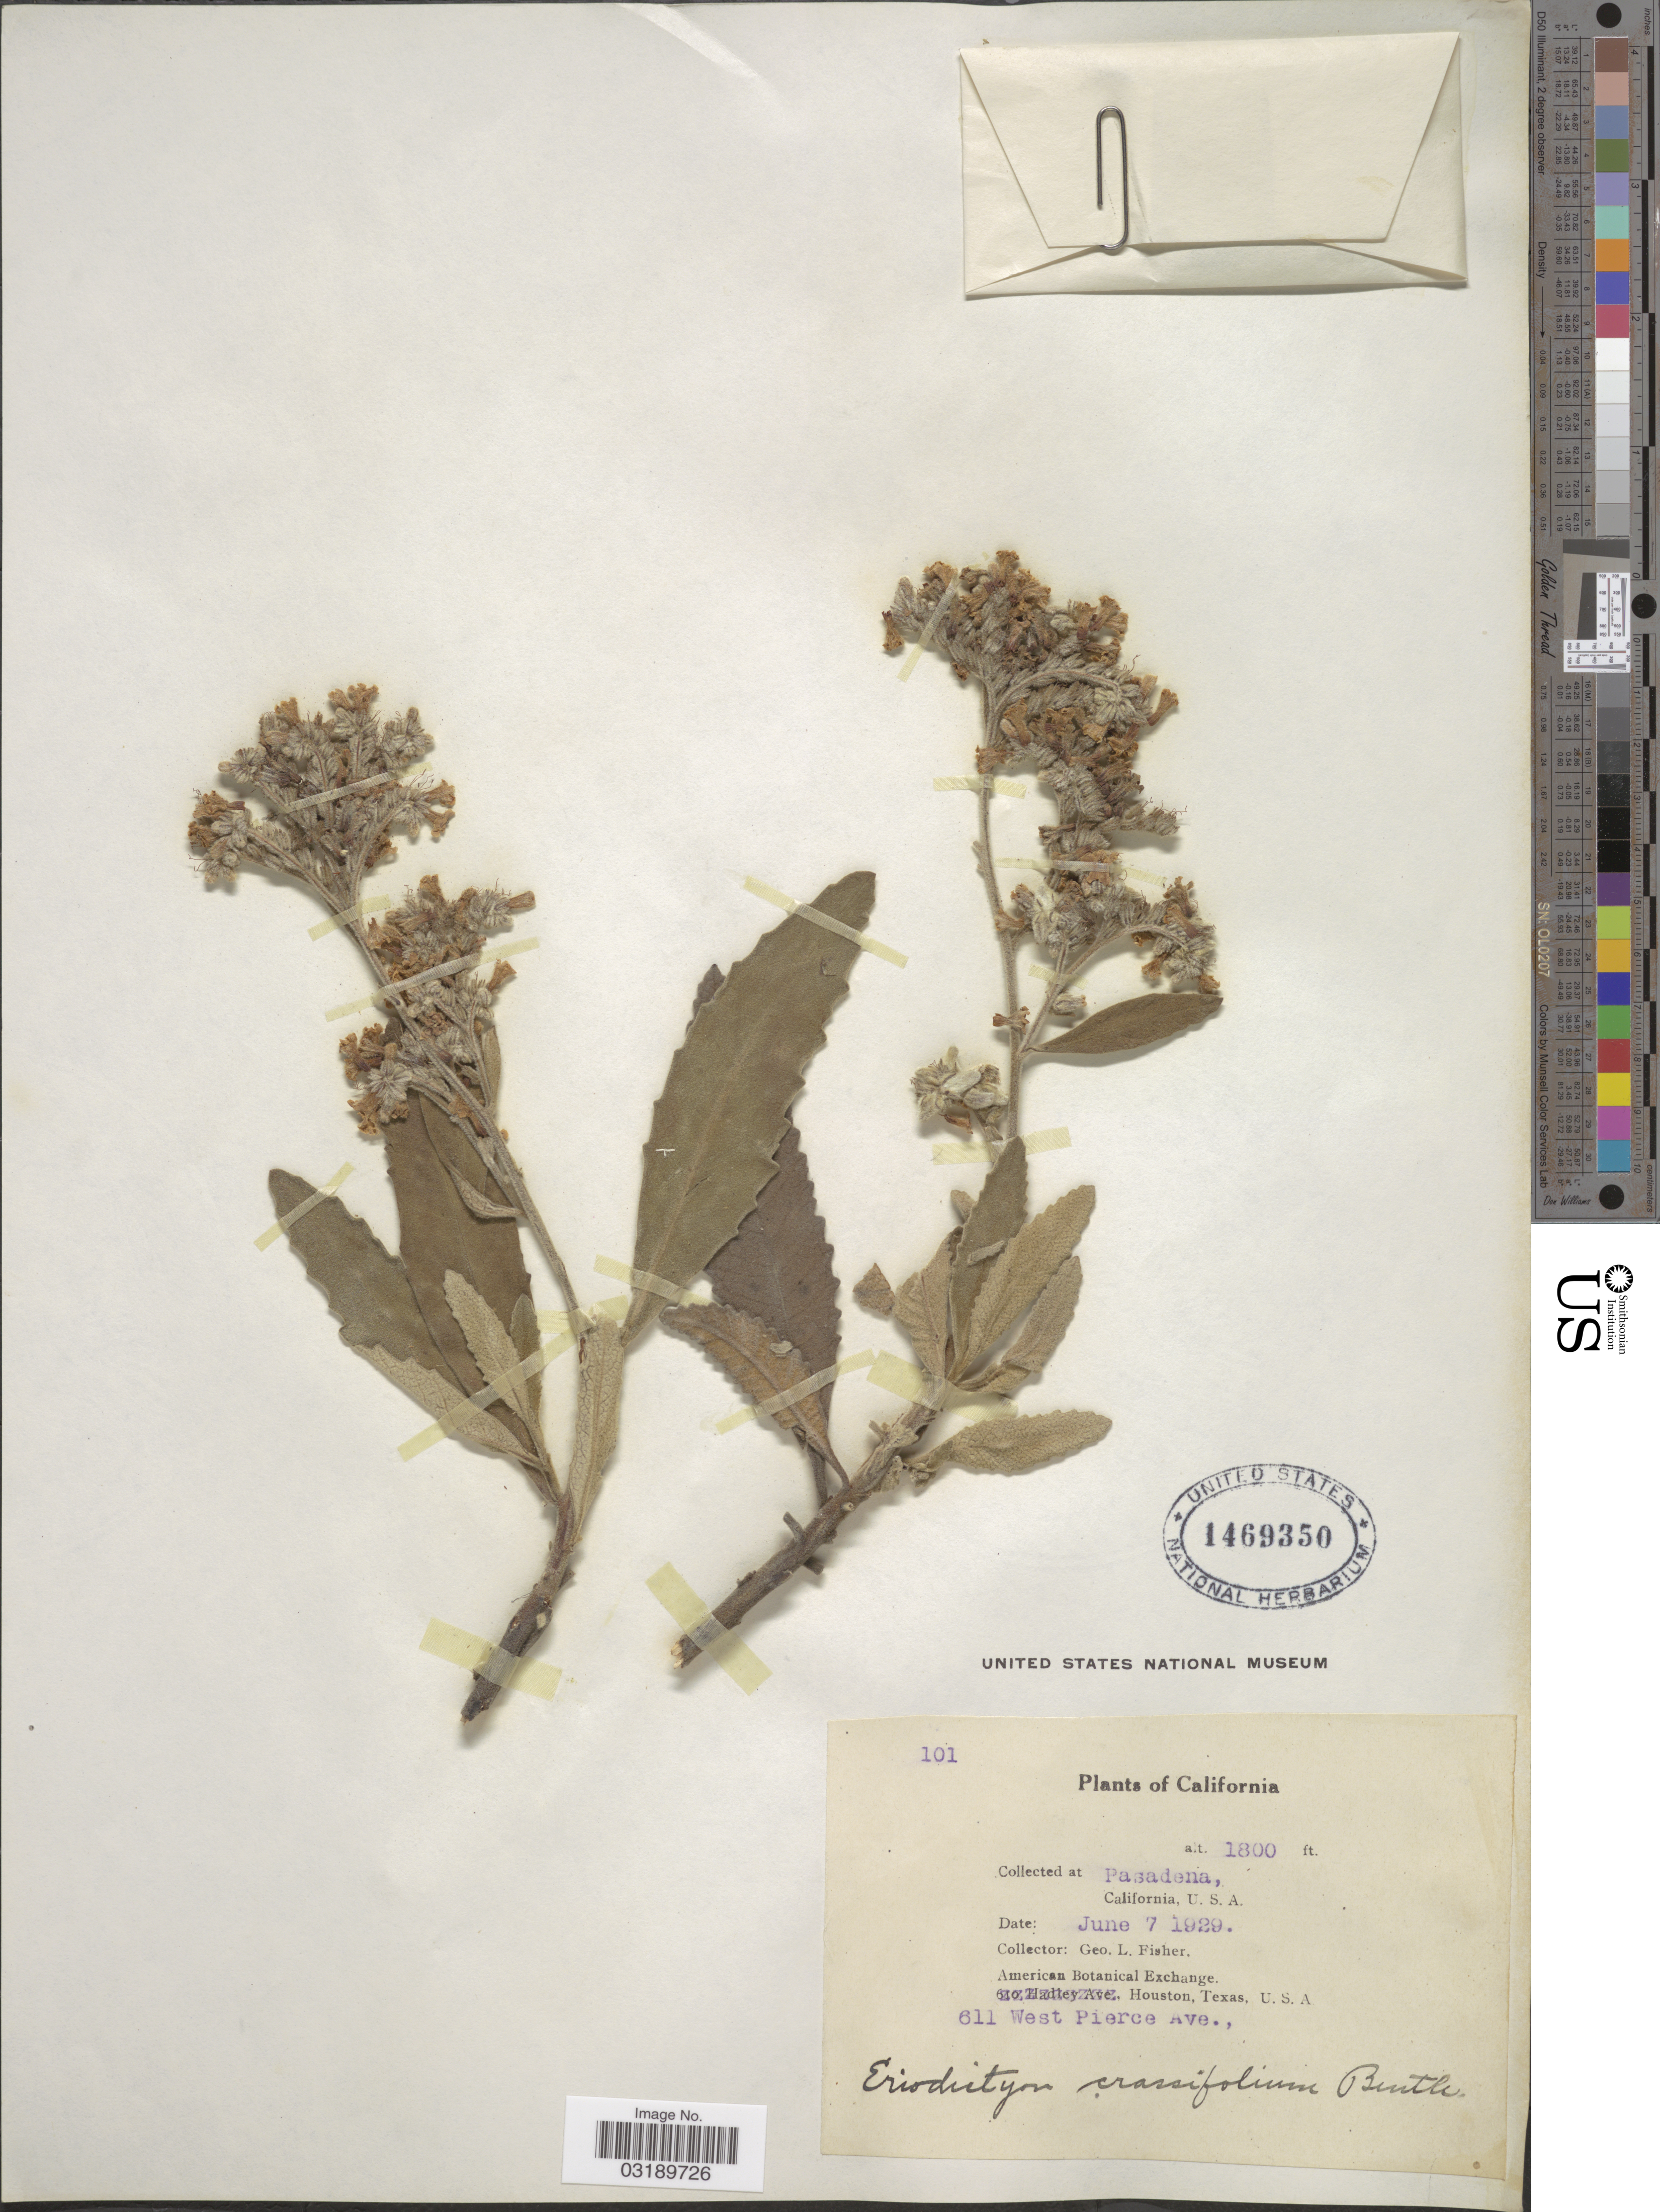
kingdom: Plantae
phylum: Tracheophyta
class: Magnoliopsida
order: Boraginales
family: Namaceae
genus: Eriodictyon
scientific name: Eriodictyon crassifolium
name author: Benth.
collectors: G. L. Fisher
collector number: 101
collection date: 1929-06-07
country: United States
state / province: California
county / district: Los Angeles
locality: Pasadena.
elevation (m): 549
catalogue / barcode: US 1469350